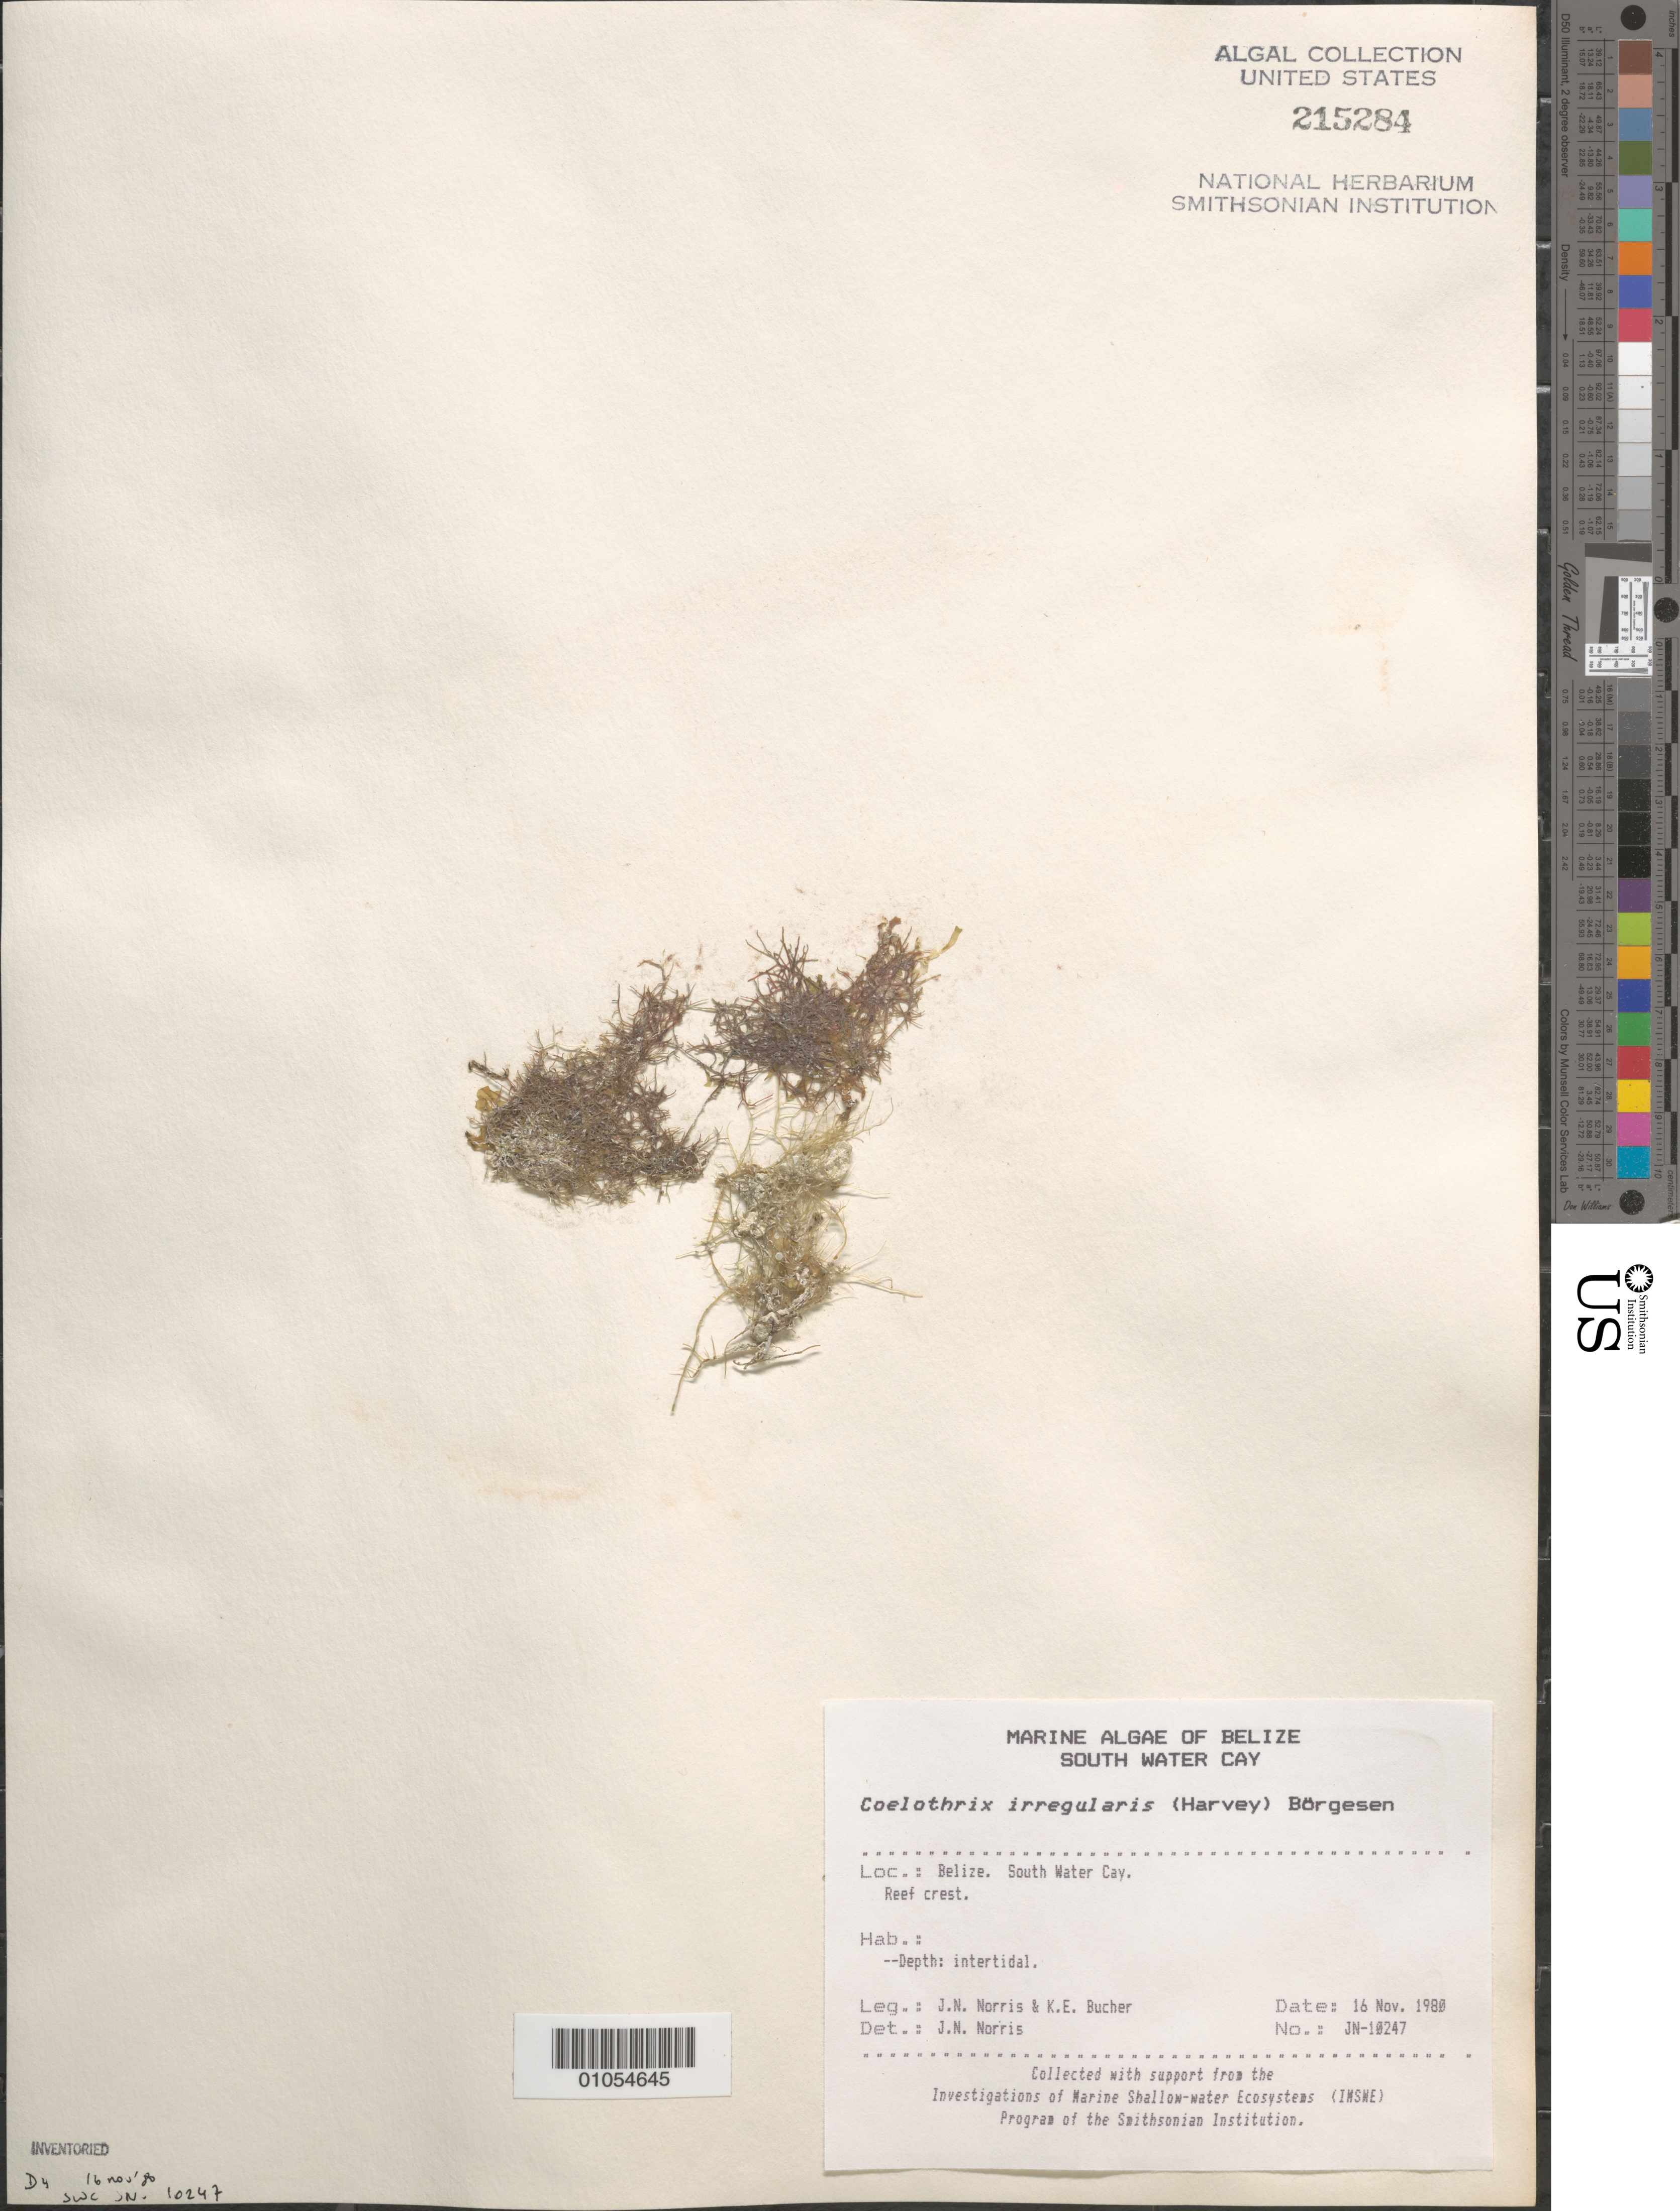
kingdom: Plantae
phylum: Rhodophyta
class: Florideophyceae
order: Rhodymeniales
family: Champiaceae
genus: Coelothrix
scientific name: Coelothrix irregularis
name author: (Harv.) Børgesen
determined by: Norris, James N.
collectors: J. N. Norris & K. E. Bucher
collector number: JN-10247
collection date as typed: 16 Nov 1980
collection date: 1980-11-16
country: Belize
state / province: Stann Creek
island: South Water Cay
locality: Reef crest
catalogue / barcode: US 215284